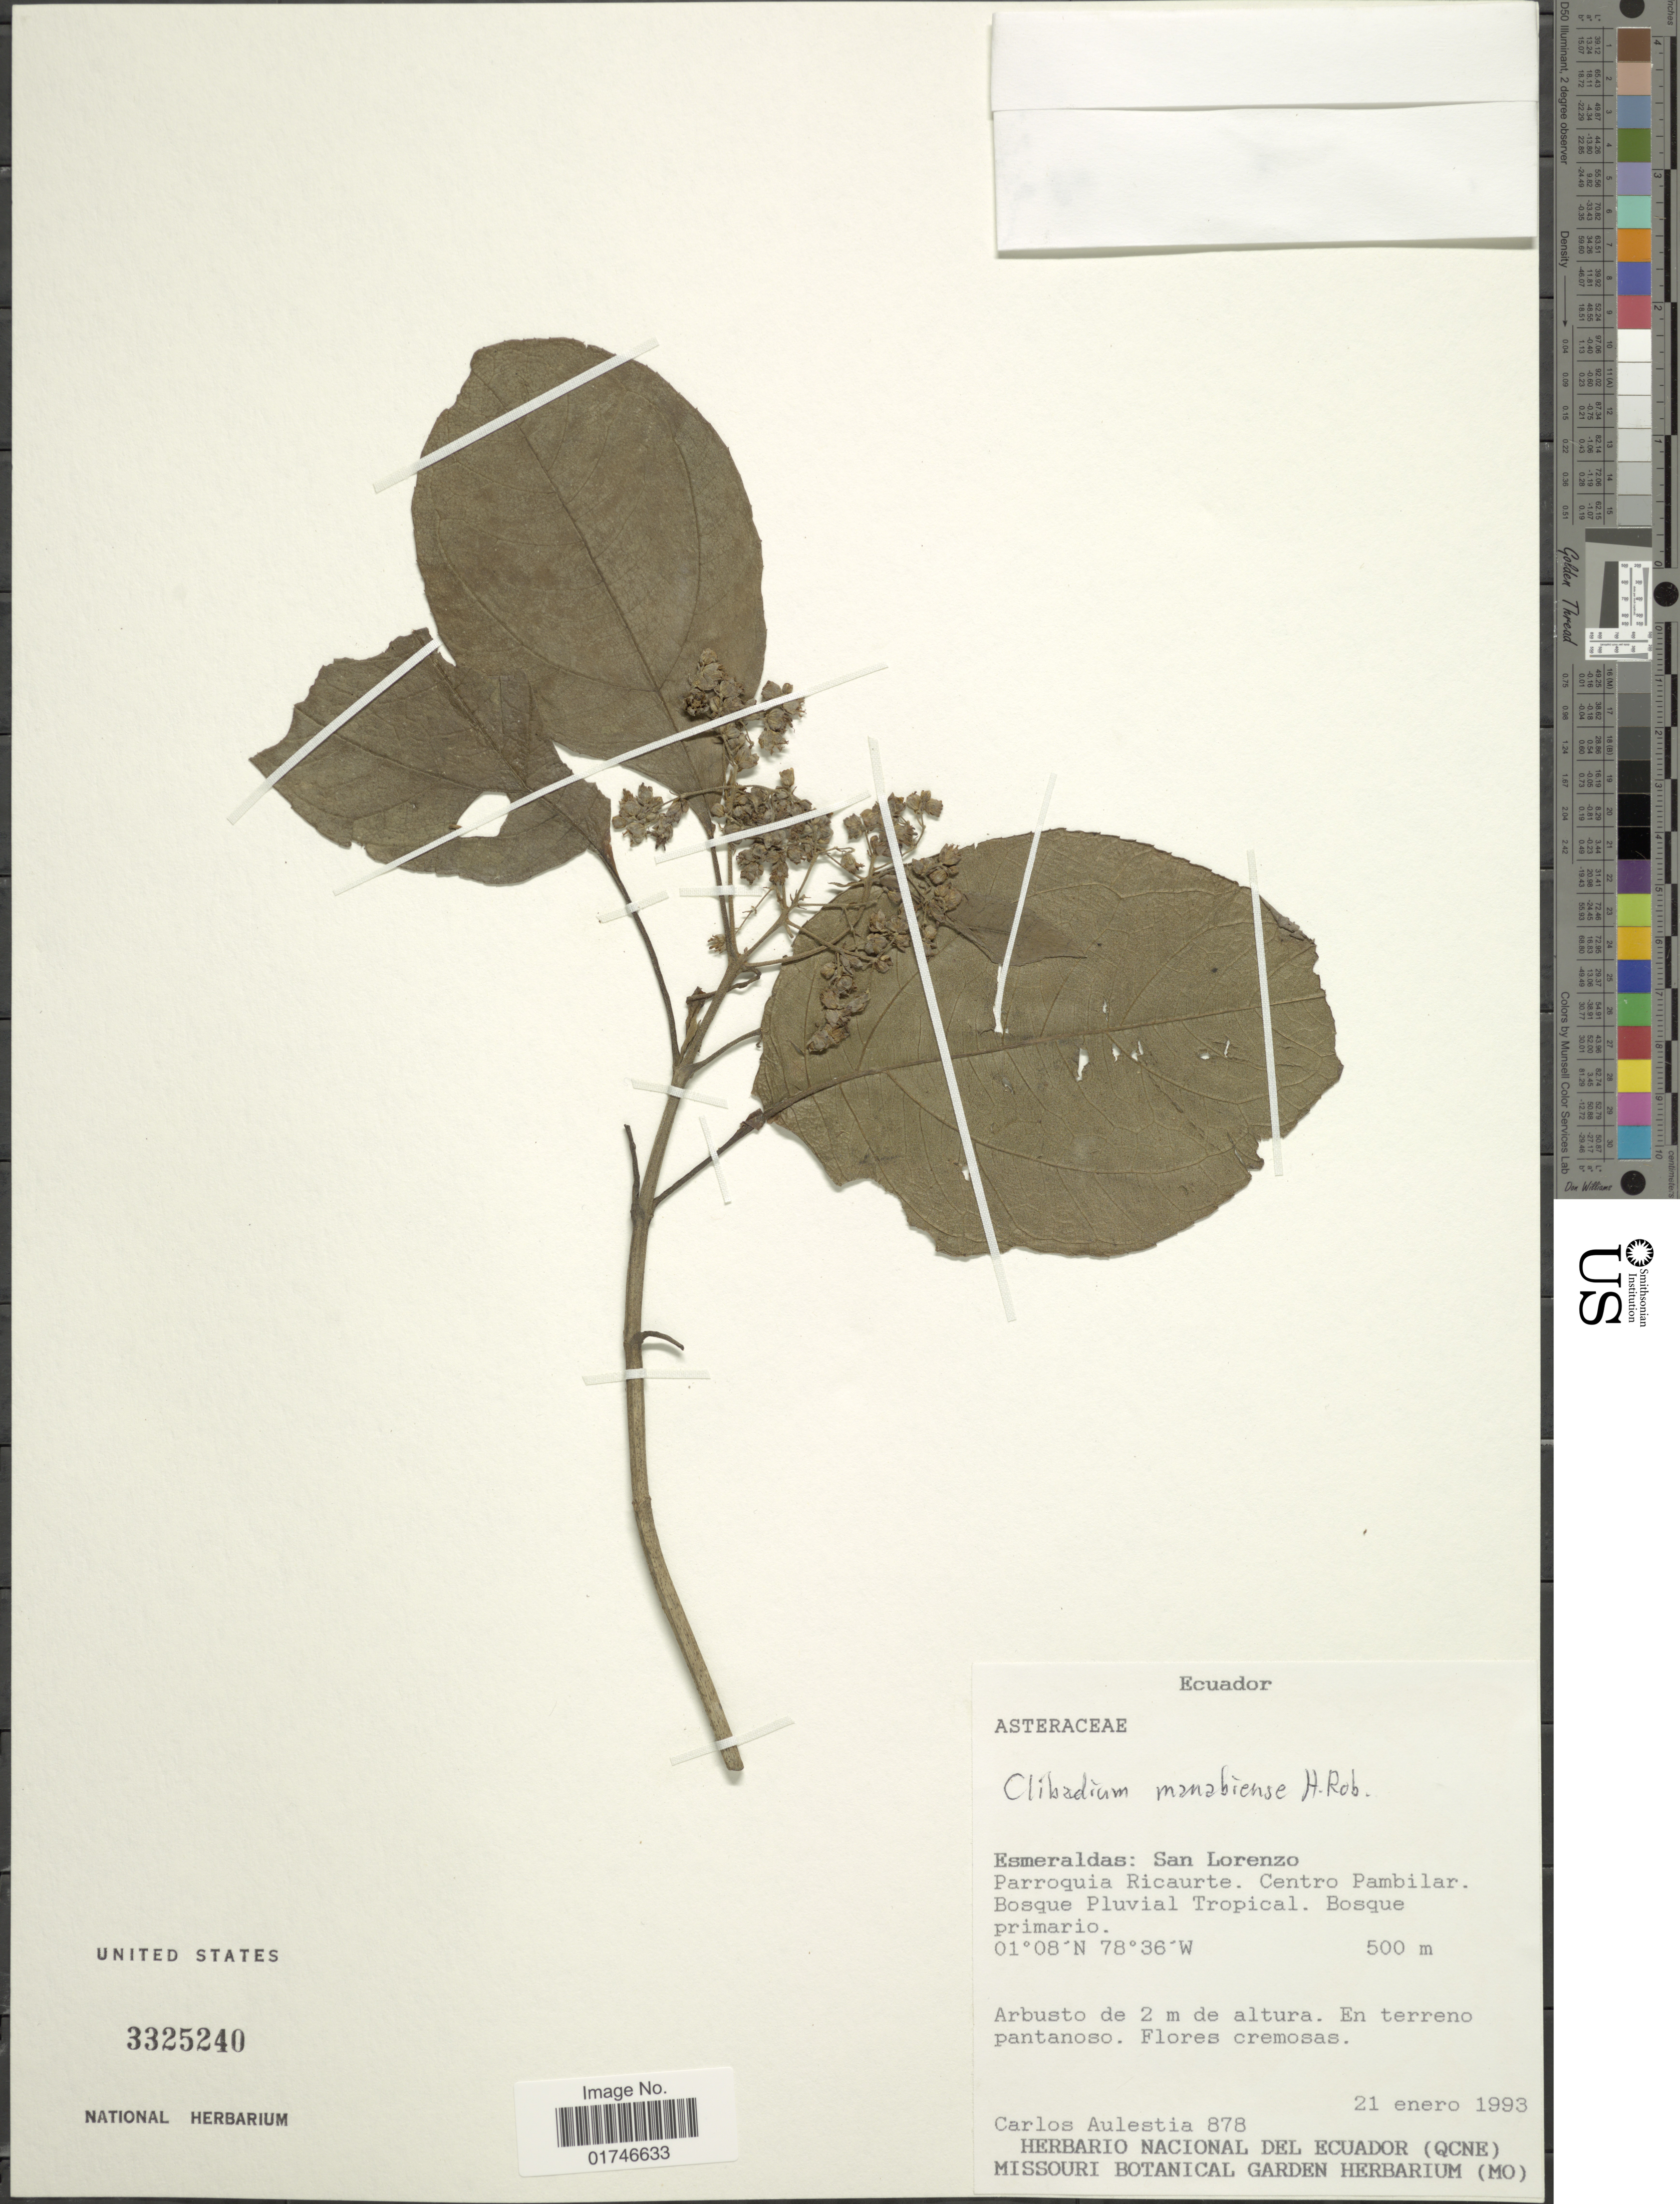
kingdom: Plantae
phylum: Tracheophyta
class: Magnoliopsida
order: Asterales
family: Asteraceae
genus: Clibadium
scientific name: Clibadium manabiense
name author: H. Rob.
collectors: C. Aulestia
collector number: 878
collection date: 1993-01-21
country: Ecuador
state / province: Esmeraldas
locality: San Lorenzo, Parroquia Ricaurte, Centro Pambilar.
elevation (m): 500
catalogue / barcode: US 3325240